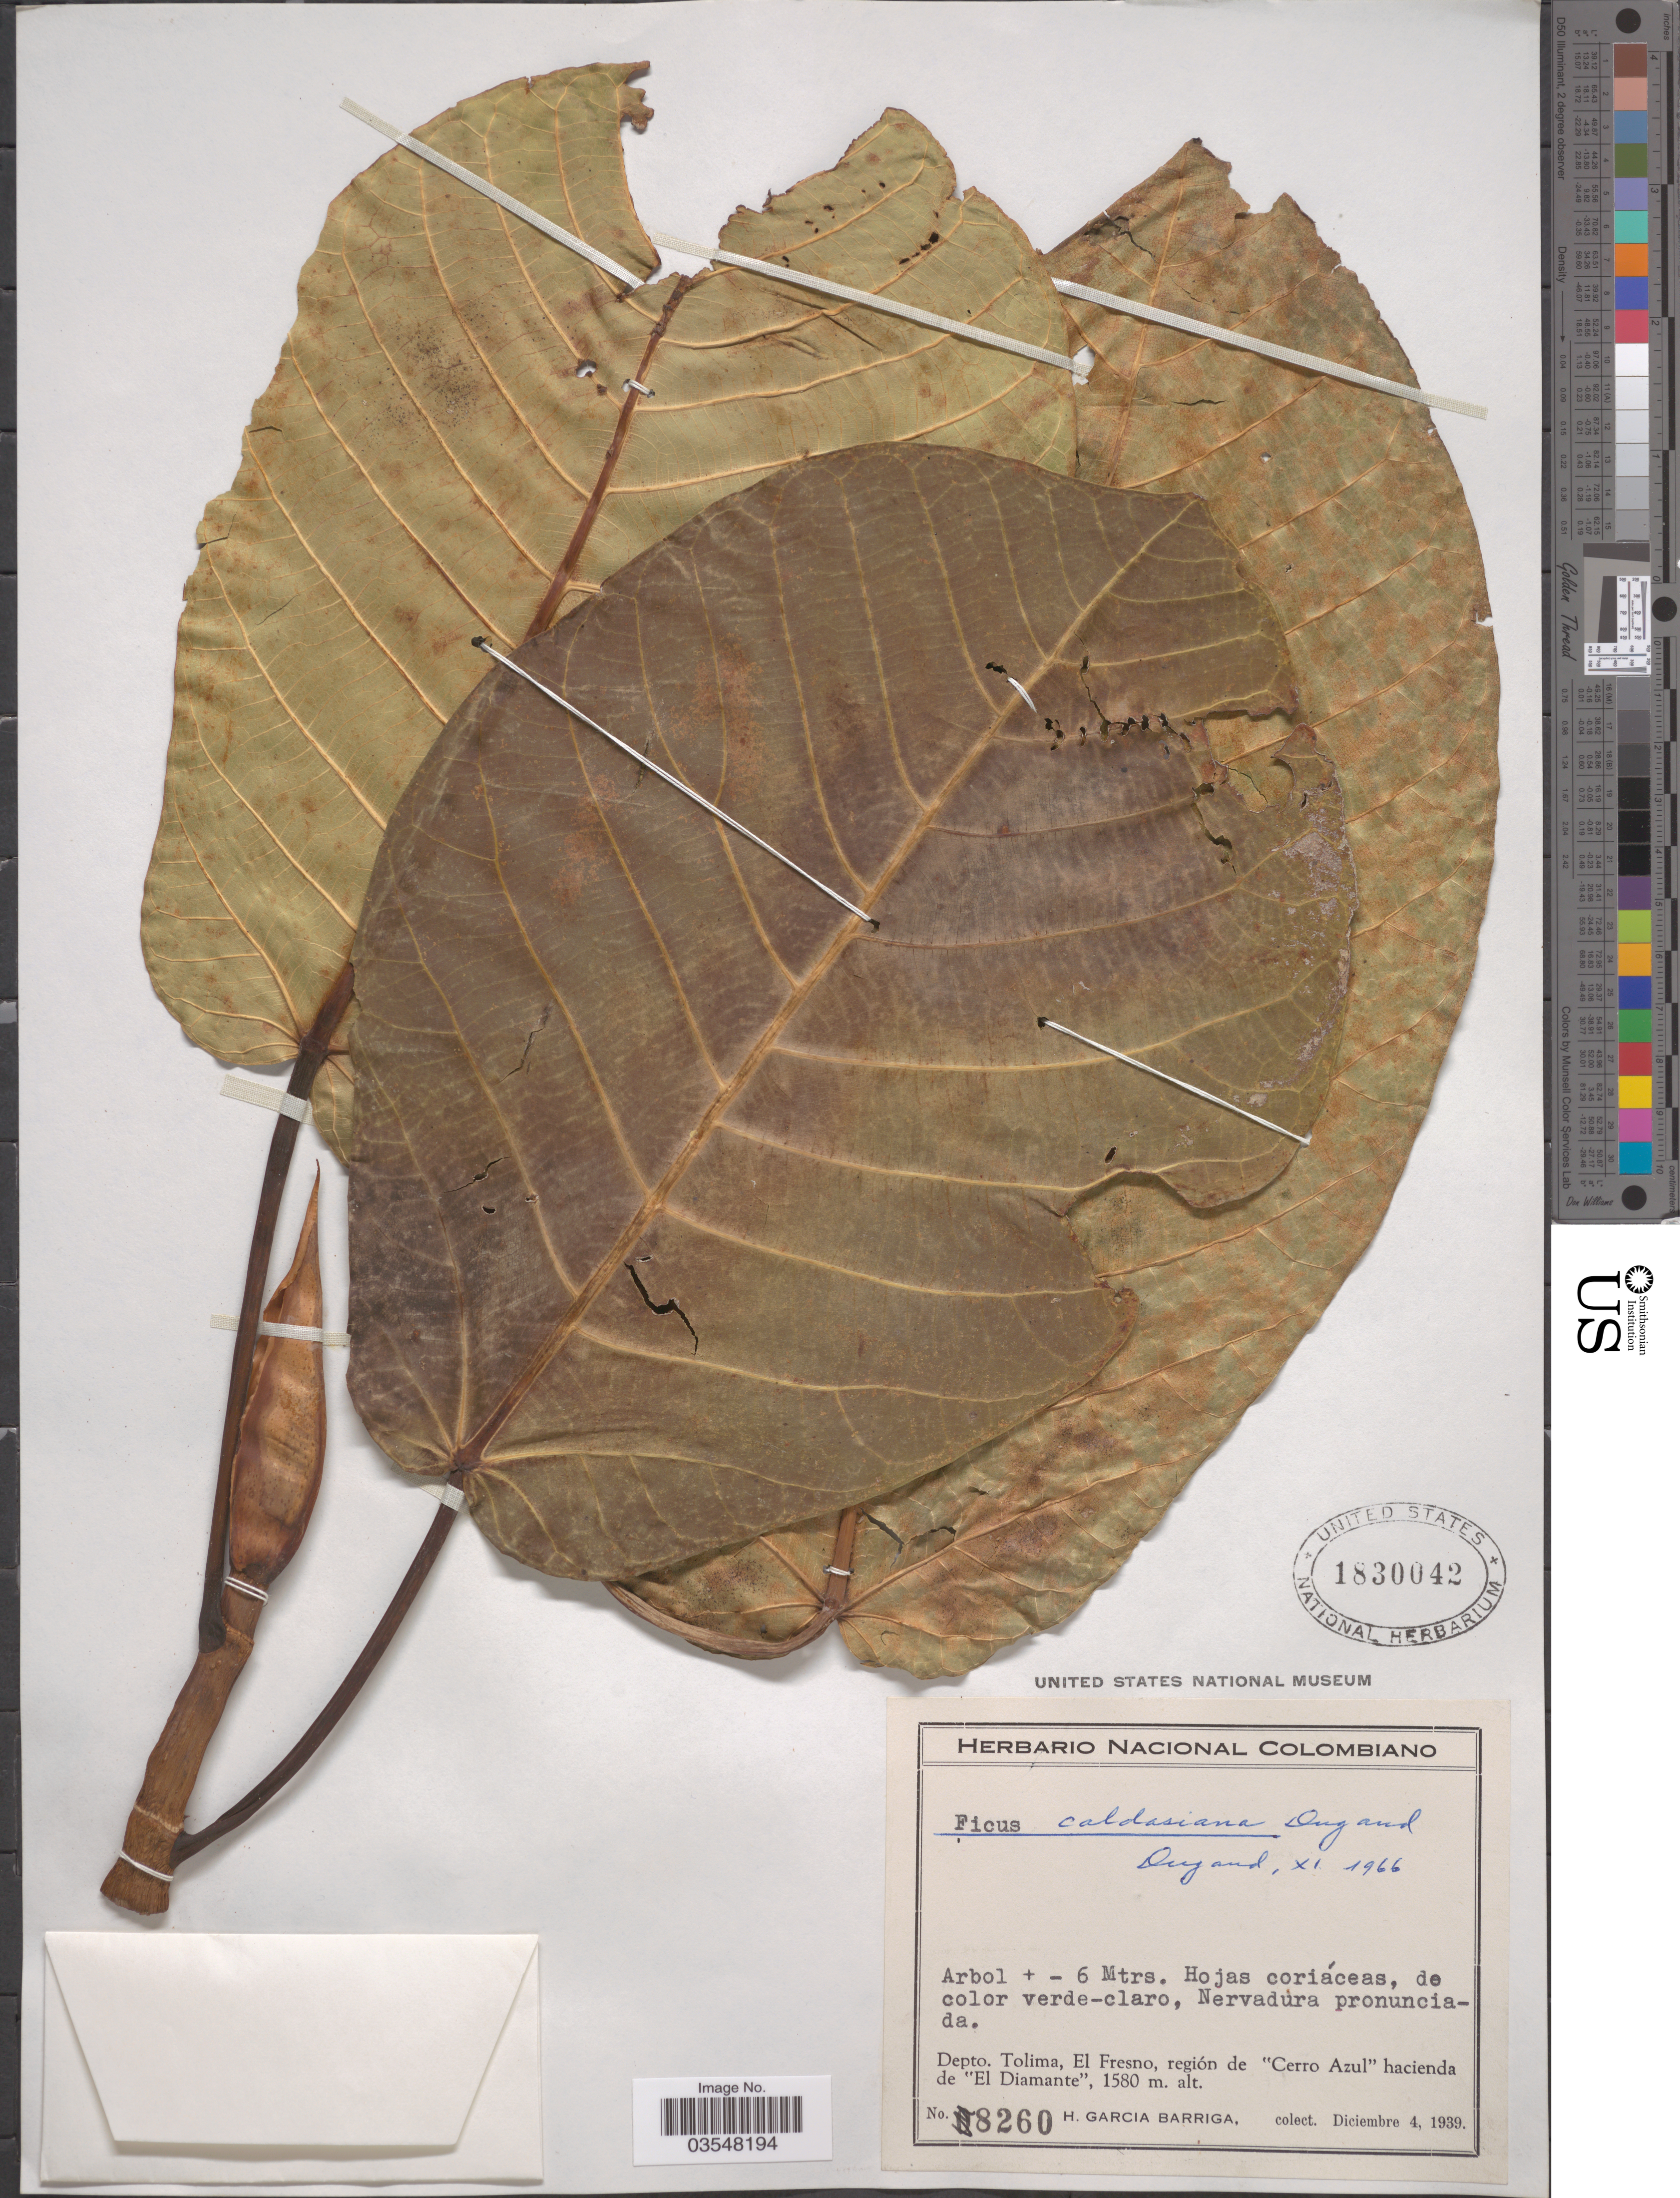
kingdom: Plantae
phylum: Tracheophyta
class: Magnoliopsida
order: Rosales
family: Moraceae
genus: Ficus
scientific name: Ficus caldasiana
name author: Dugand G.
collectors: H. García Barriga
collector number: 8260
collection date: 1939-12-04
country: Colombia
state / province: Tolima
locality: Depto. Tolima, El Fresno, región de "Cerro Azul" hacienda de "El Diamante".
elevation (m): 1580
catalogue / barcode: US 1830042